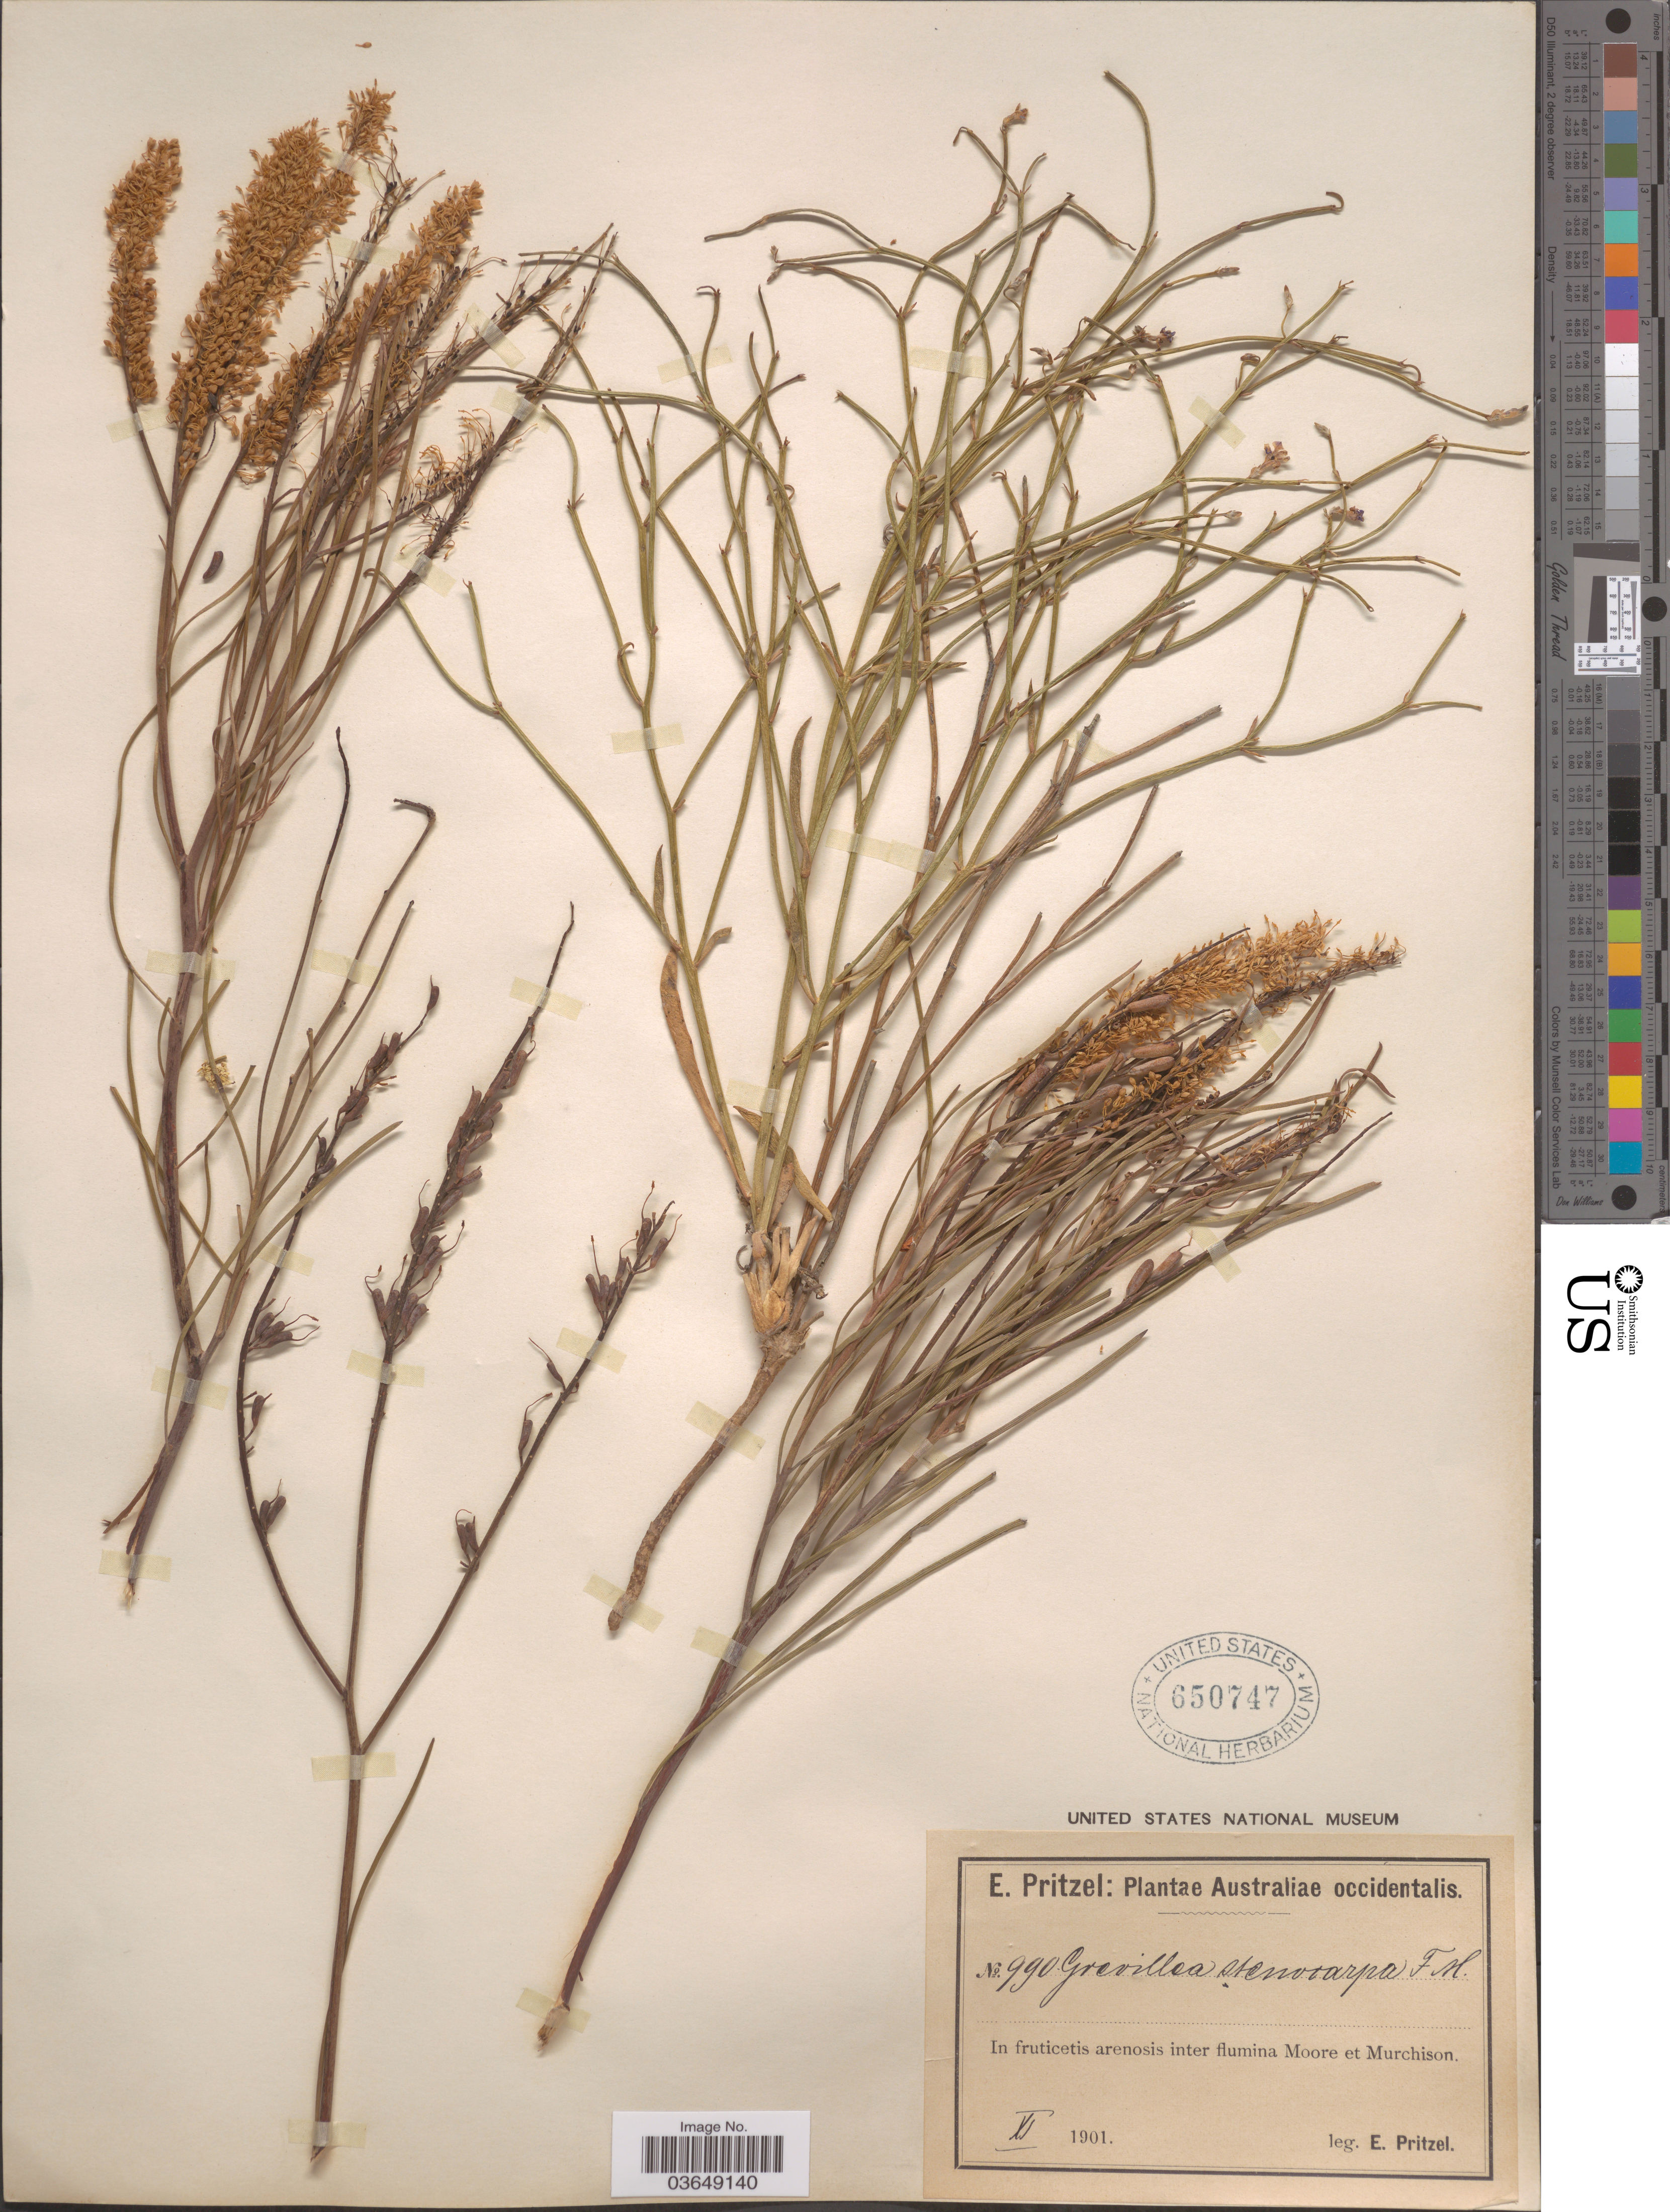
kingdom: Plantae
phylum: Tracheophyta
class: Magnoliopsida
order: Proteales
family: Proteaceae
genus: Grevillea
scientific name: Grevillea stenocarpa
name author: F. Muell. ex Benth.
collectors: E. G. Pritzel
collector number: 990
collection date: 1901-11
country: Australia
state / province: Western Australia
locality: Australiae occidentalis. In fruticetis arenosis inter flumina Moore et Murchison.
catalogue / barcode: US 650747